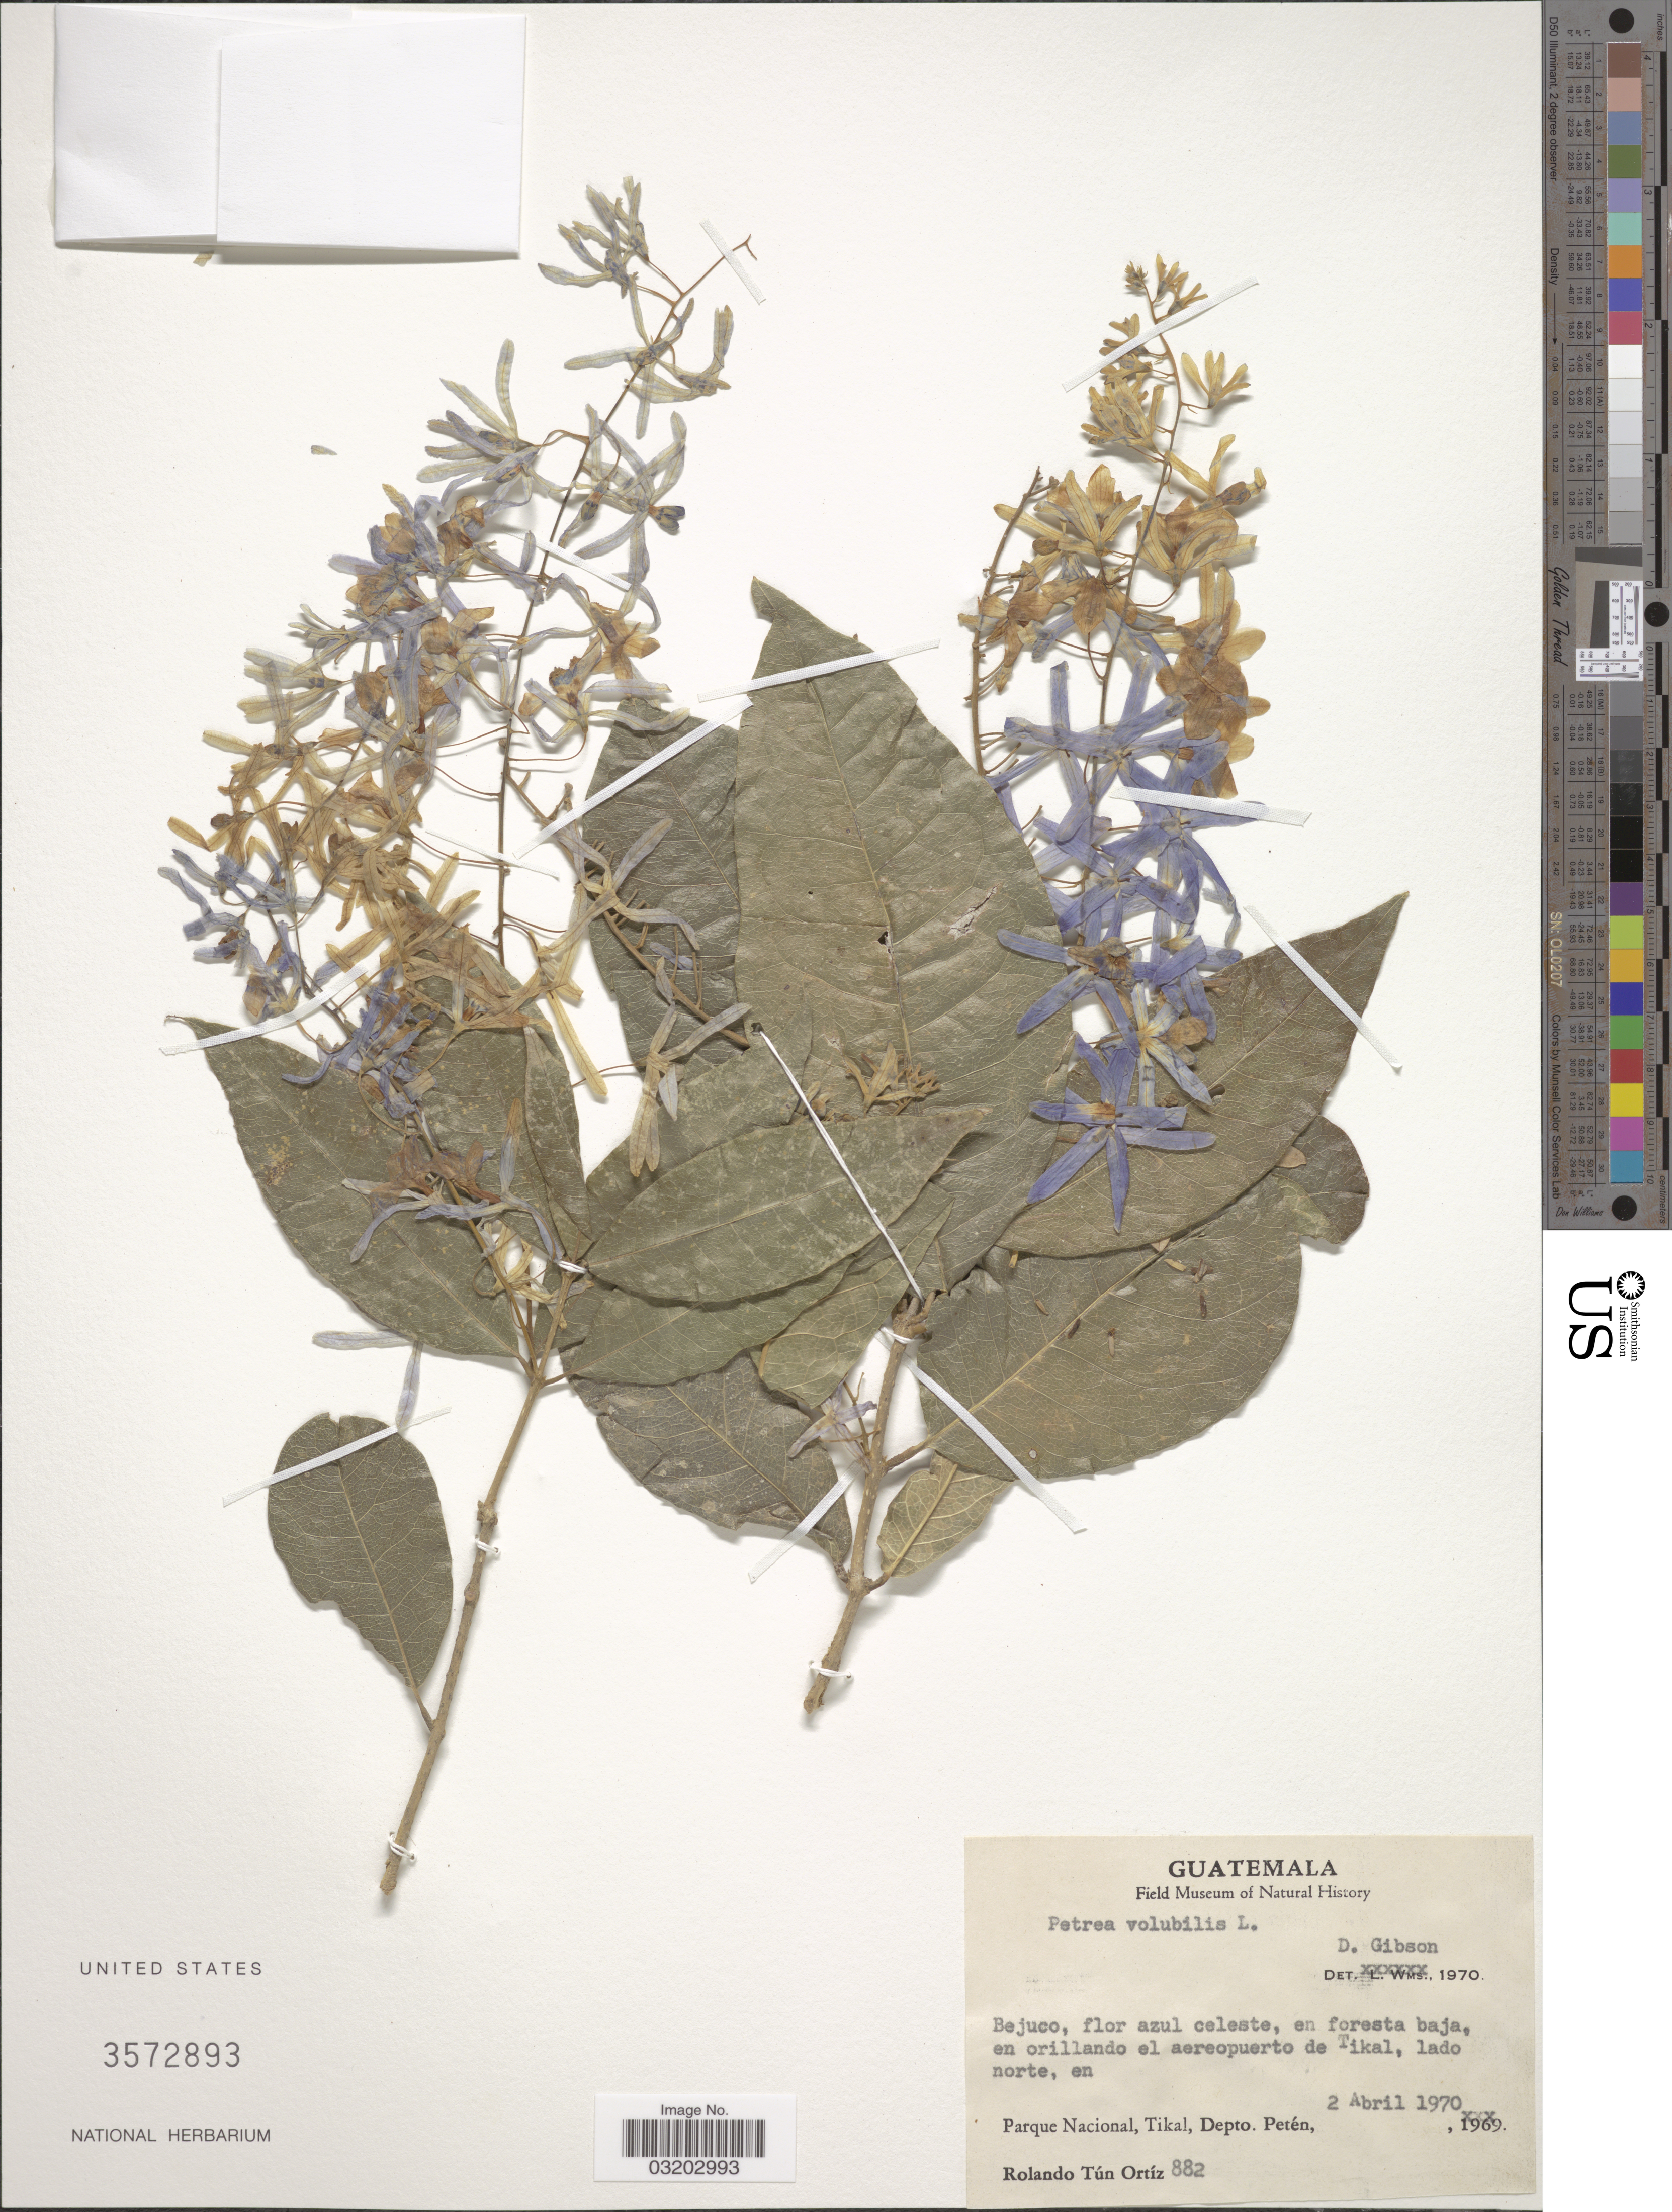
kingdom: Plantae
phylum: Tracheophyta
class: Magnoliopsida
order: Lamiales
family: Verbenaceae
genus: Petrea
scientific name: Petrea volubilis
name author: L.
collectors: R. T. Ortíz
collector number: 882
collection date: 1970-04-02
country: Guatemala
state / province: El Petén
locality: En orillando el aereopuerto de Tikal, lado norte, en Parque Nacional, Tikal, Depto. Petén.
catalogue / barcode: US 3572893